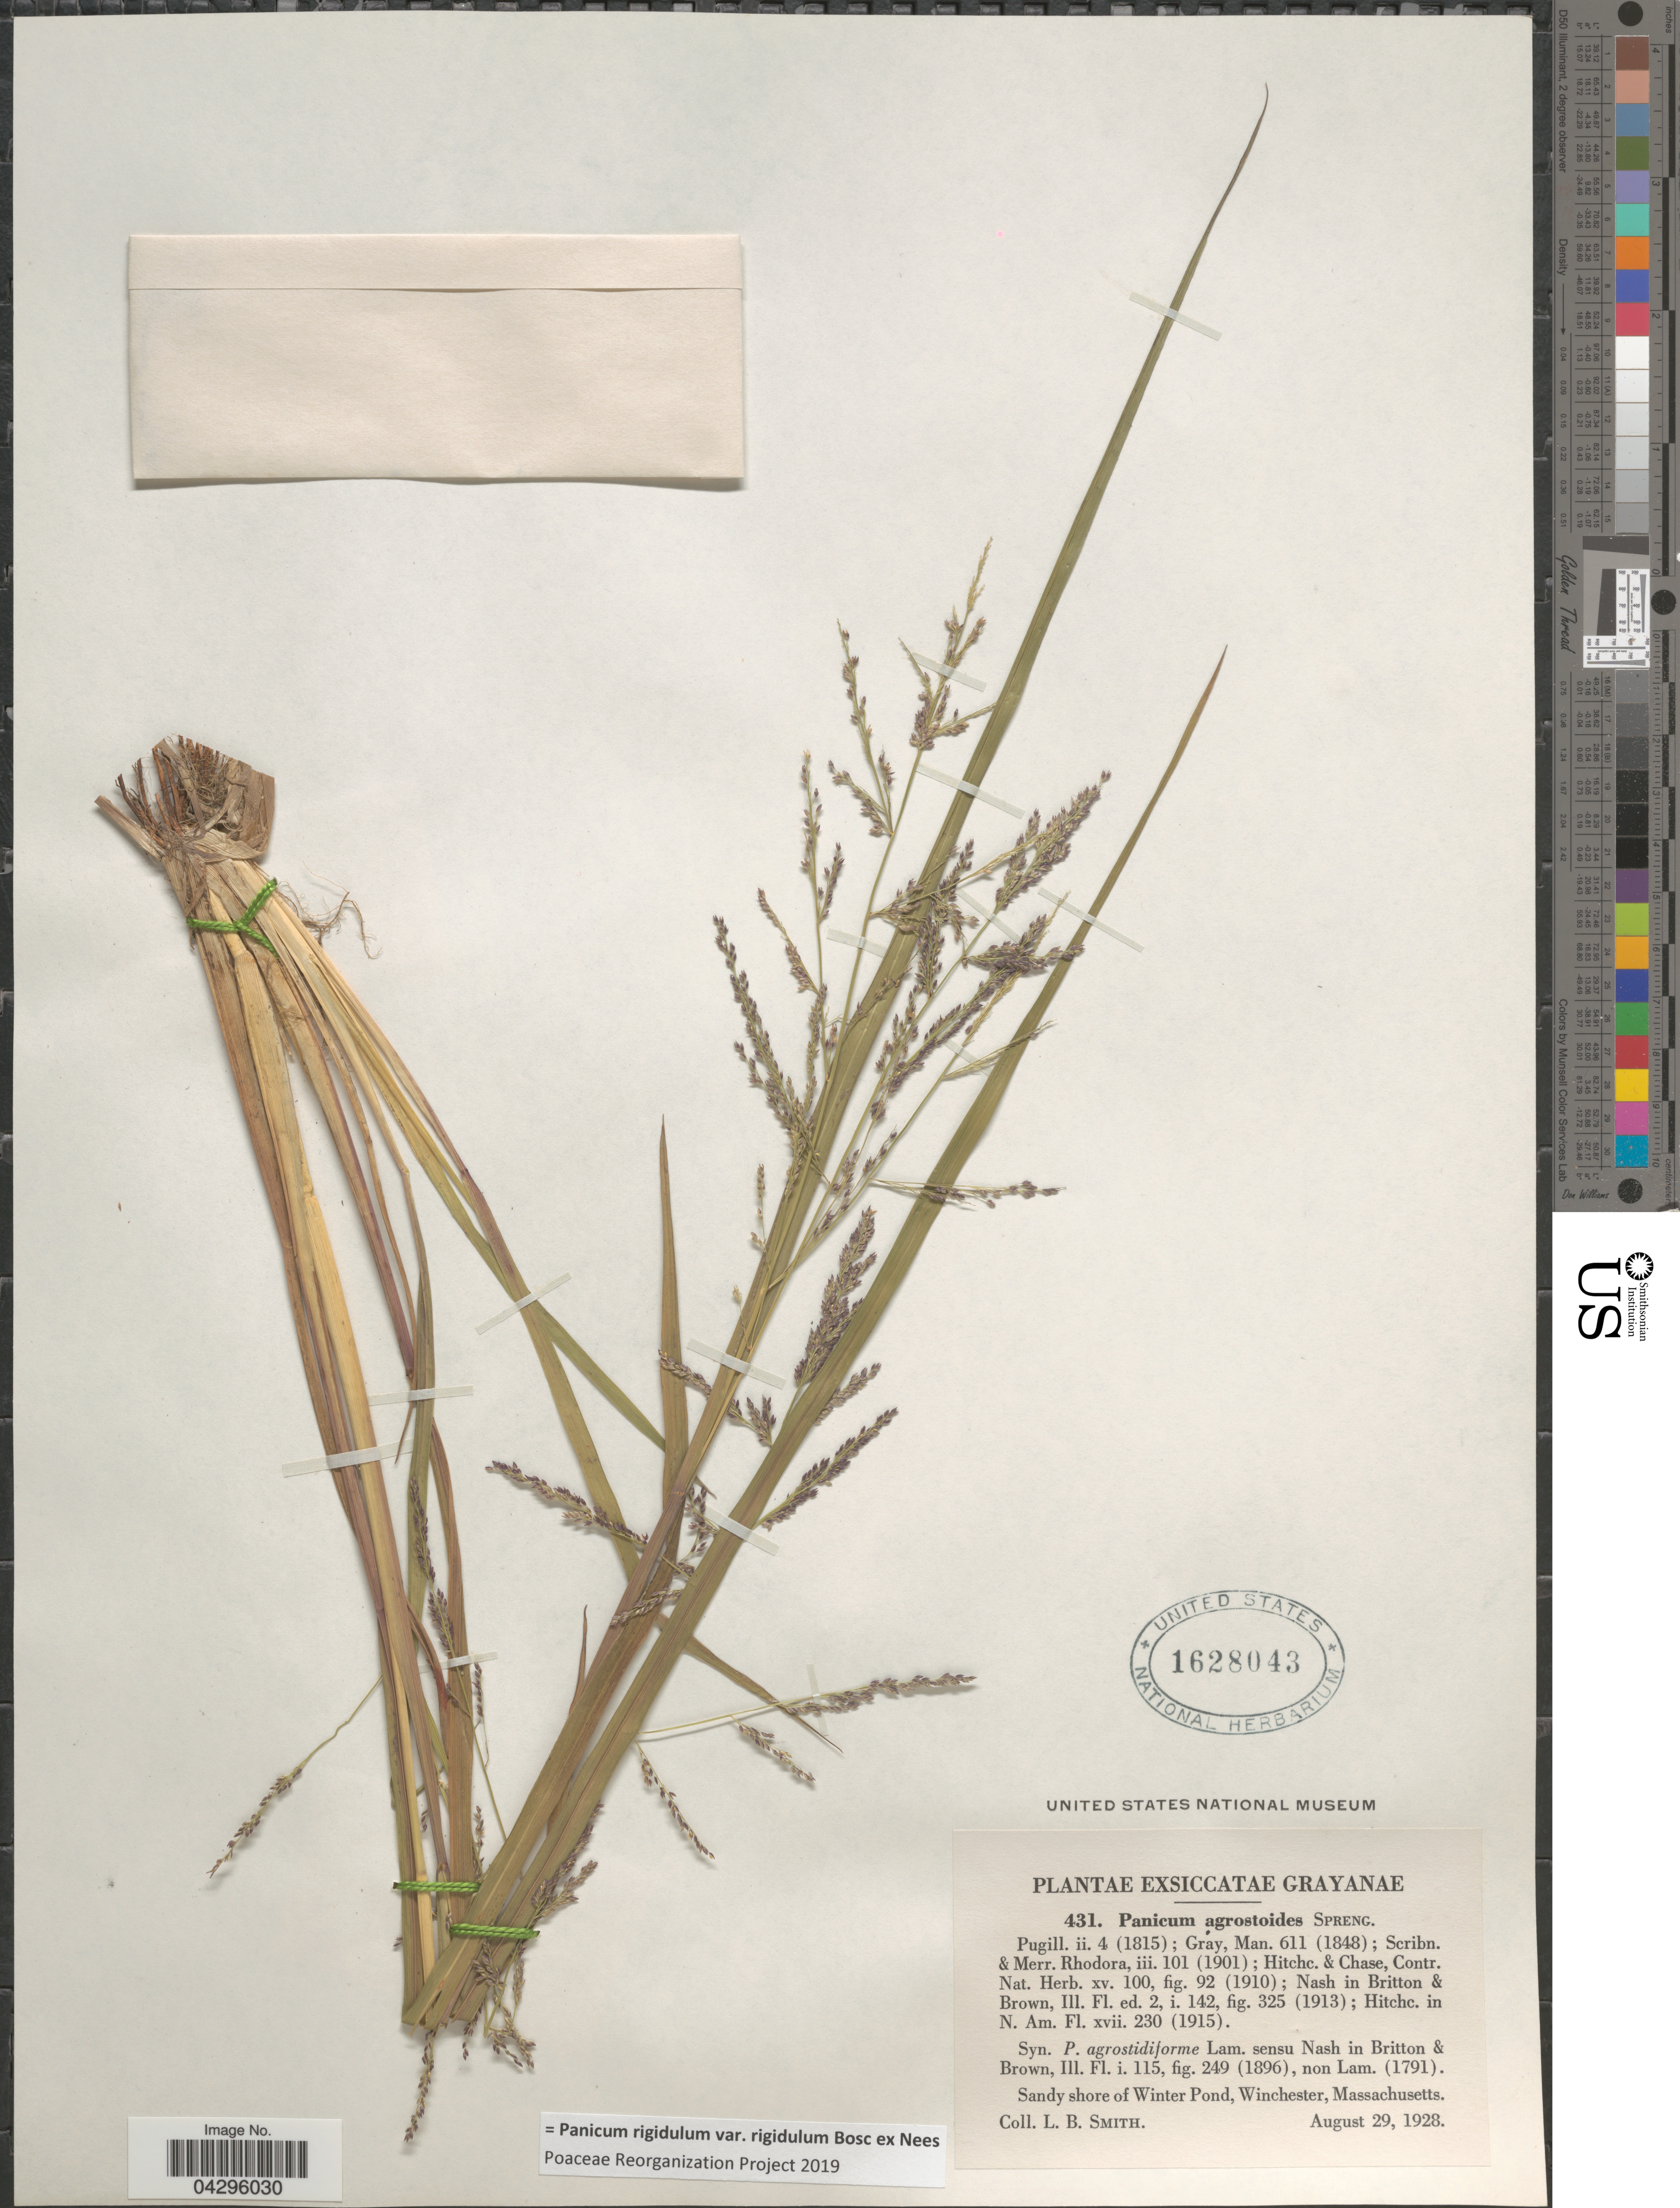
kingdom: Plantae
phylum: Tracheophyta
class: Liliopsida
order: Poales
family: Poaceae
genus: Panicum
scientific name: Panicum rigidulum var. rigidulum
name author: Bosc ex Nees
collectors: L. Smith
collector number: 431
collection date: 1928-08-29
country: United States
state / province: Massachusetts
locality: Sandy shore of Winter Pond, Winchester.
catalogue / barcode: US 1628043